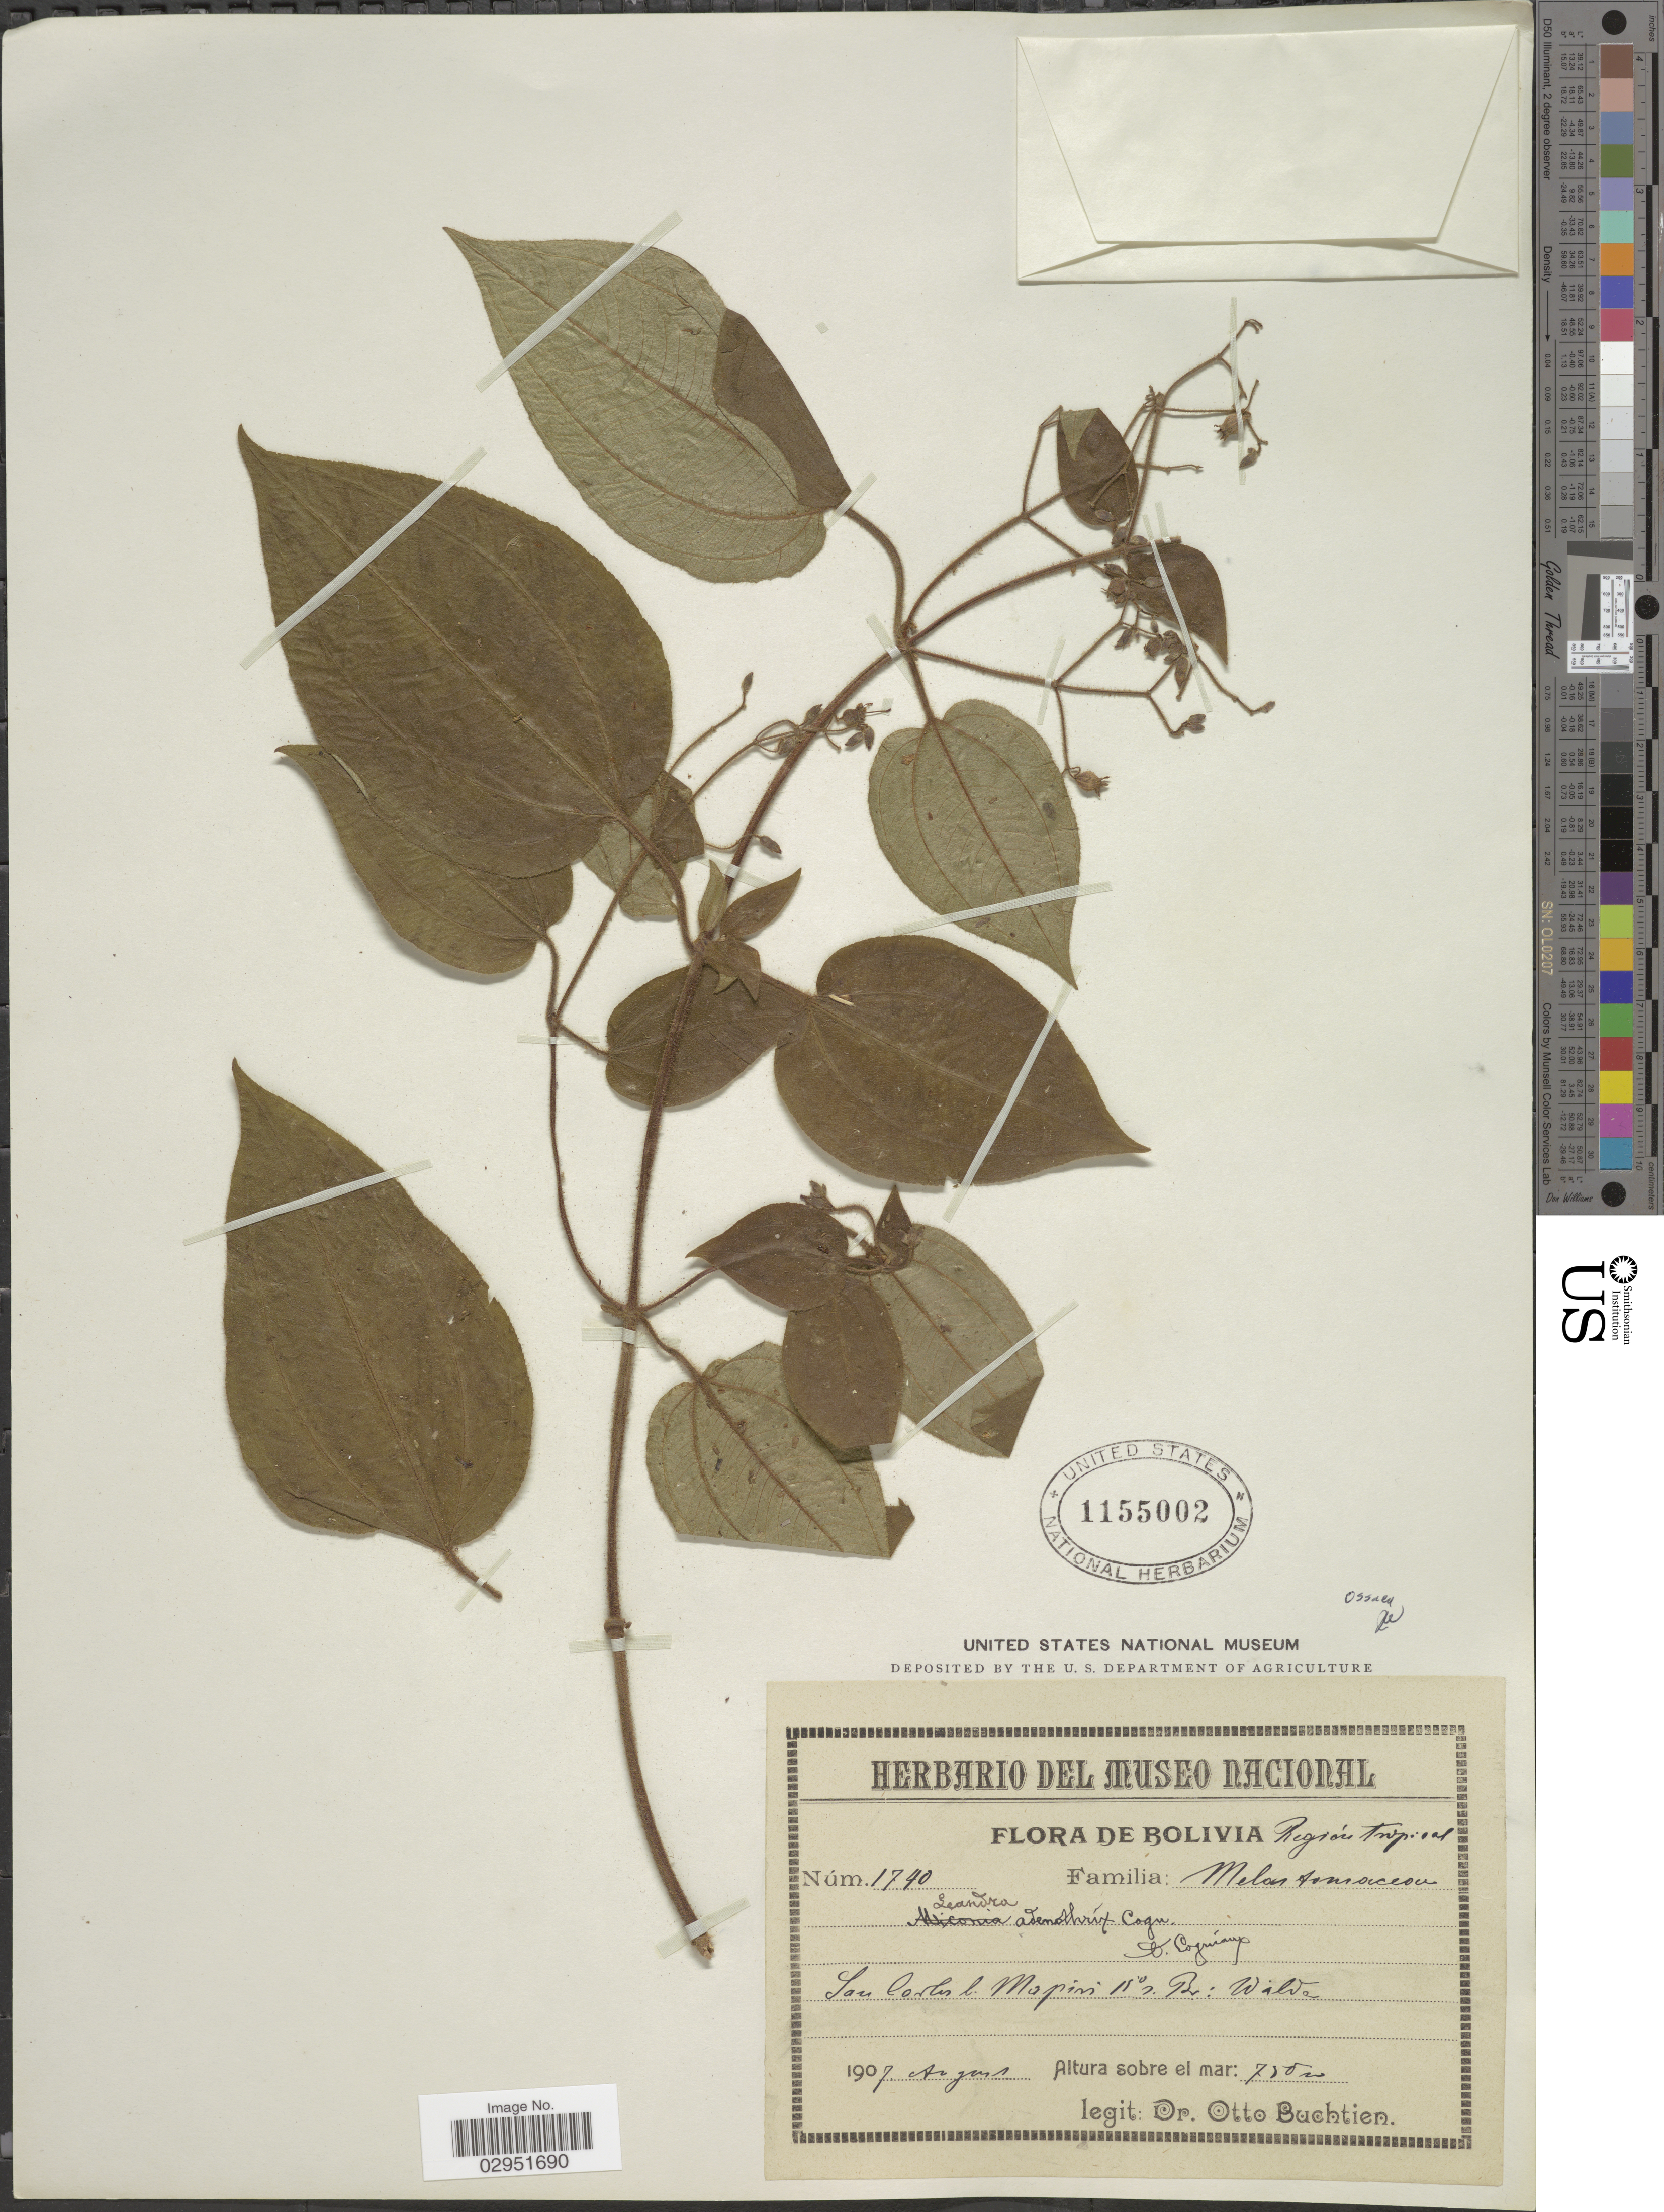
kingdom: Plantae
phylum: Tracheophyta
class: Magnoliopsida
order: Myrtales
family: Melastomataceae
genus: Ossaea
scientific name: Ossaea sp.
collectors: O. Buchtien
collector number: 1740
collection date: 1907-08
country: Bolivia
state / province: La Paz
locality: Región tropical. San Carlos b. Mapiri 15°n. Br: Walde.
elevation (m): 750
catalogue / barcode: US 1155002